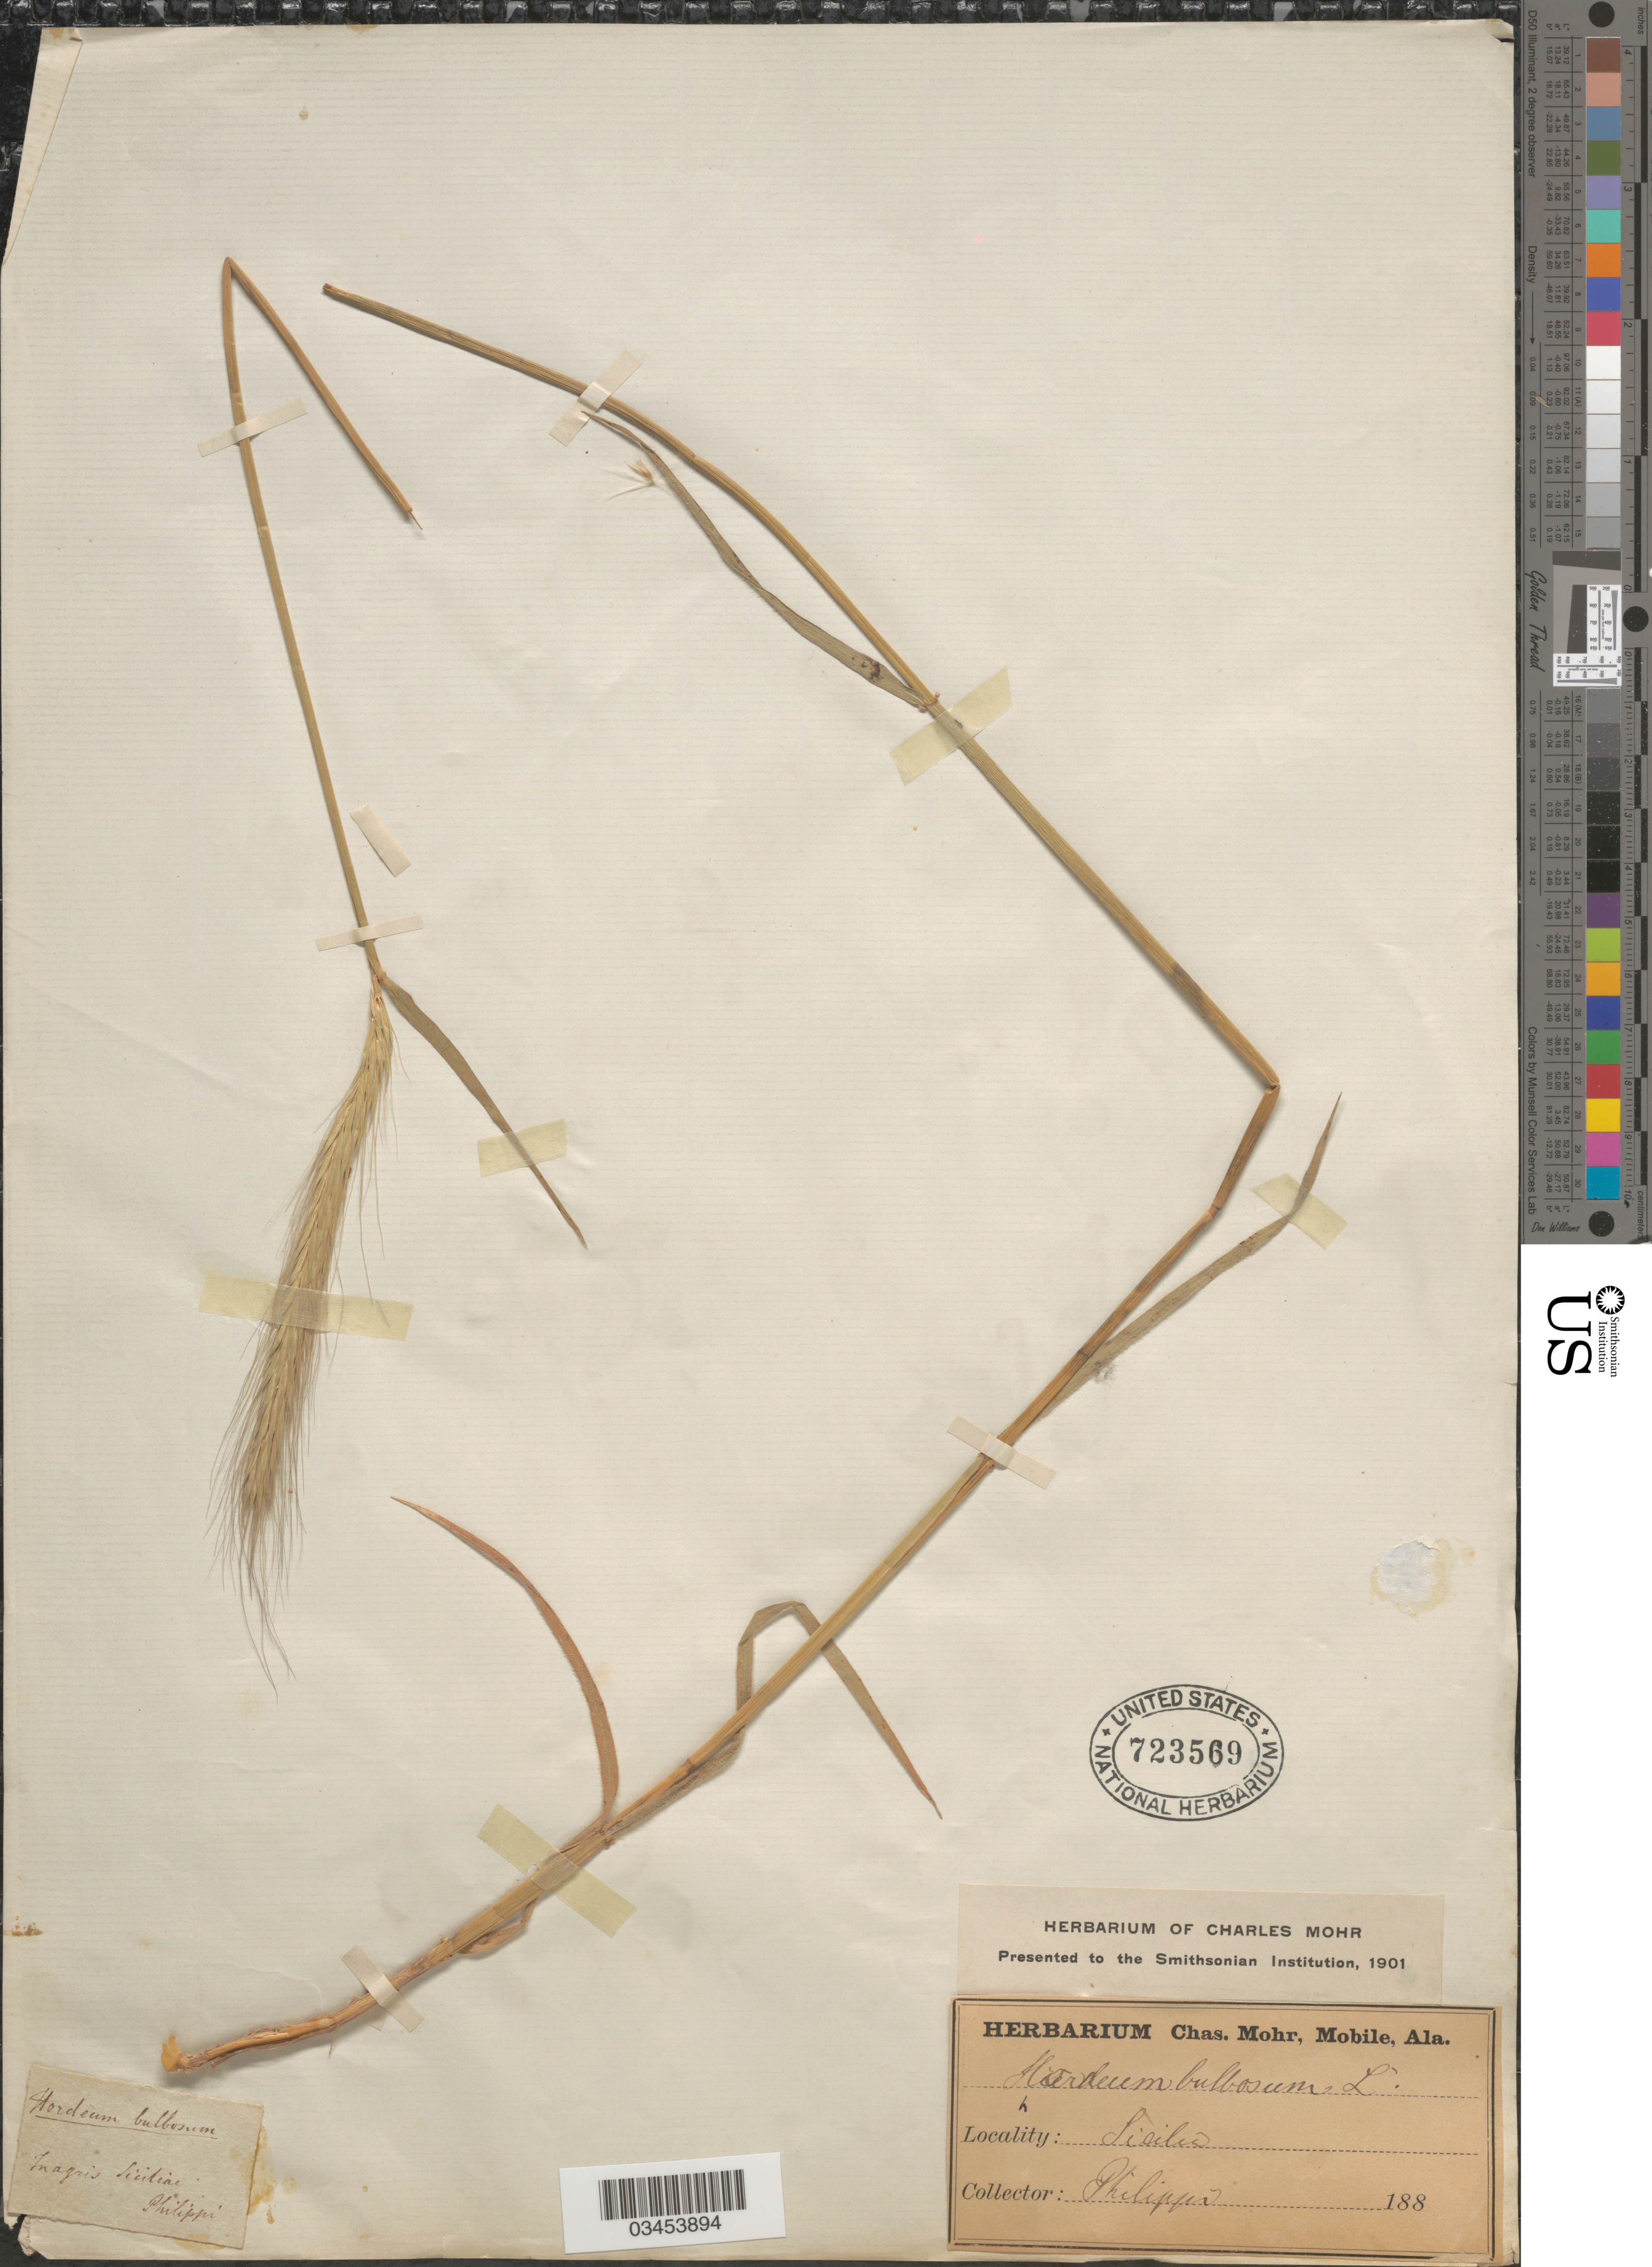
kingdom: Plantae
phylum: Tracheophyta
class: Liliopsida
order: Poales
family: Poaceae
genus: Hordeum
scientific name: Hordeum bulbosum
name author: L.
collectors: Philippi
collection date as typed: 188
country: Italy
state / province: Siciliana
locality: Sicilia.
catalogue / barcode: US 723569